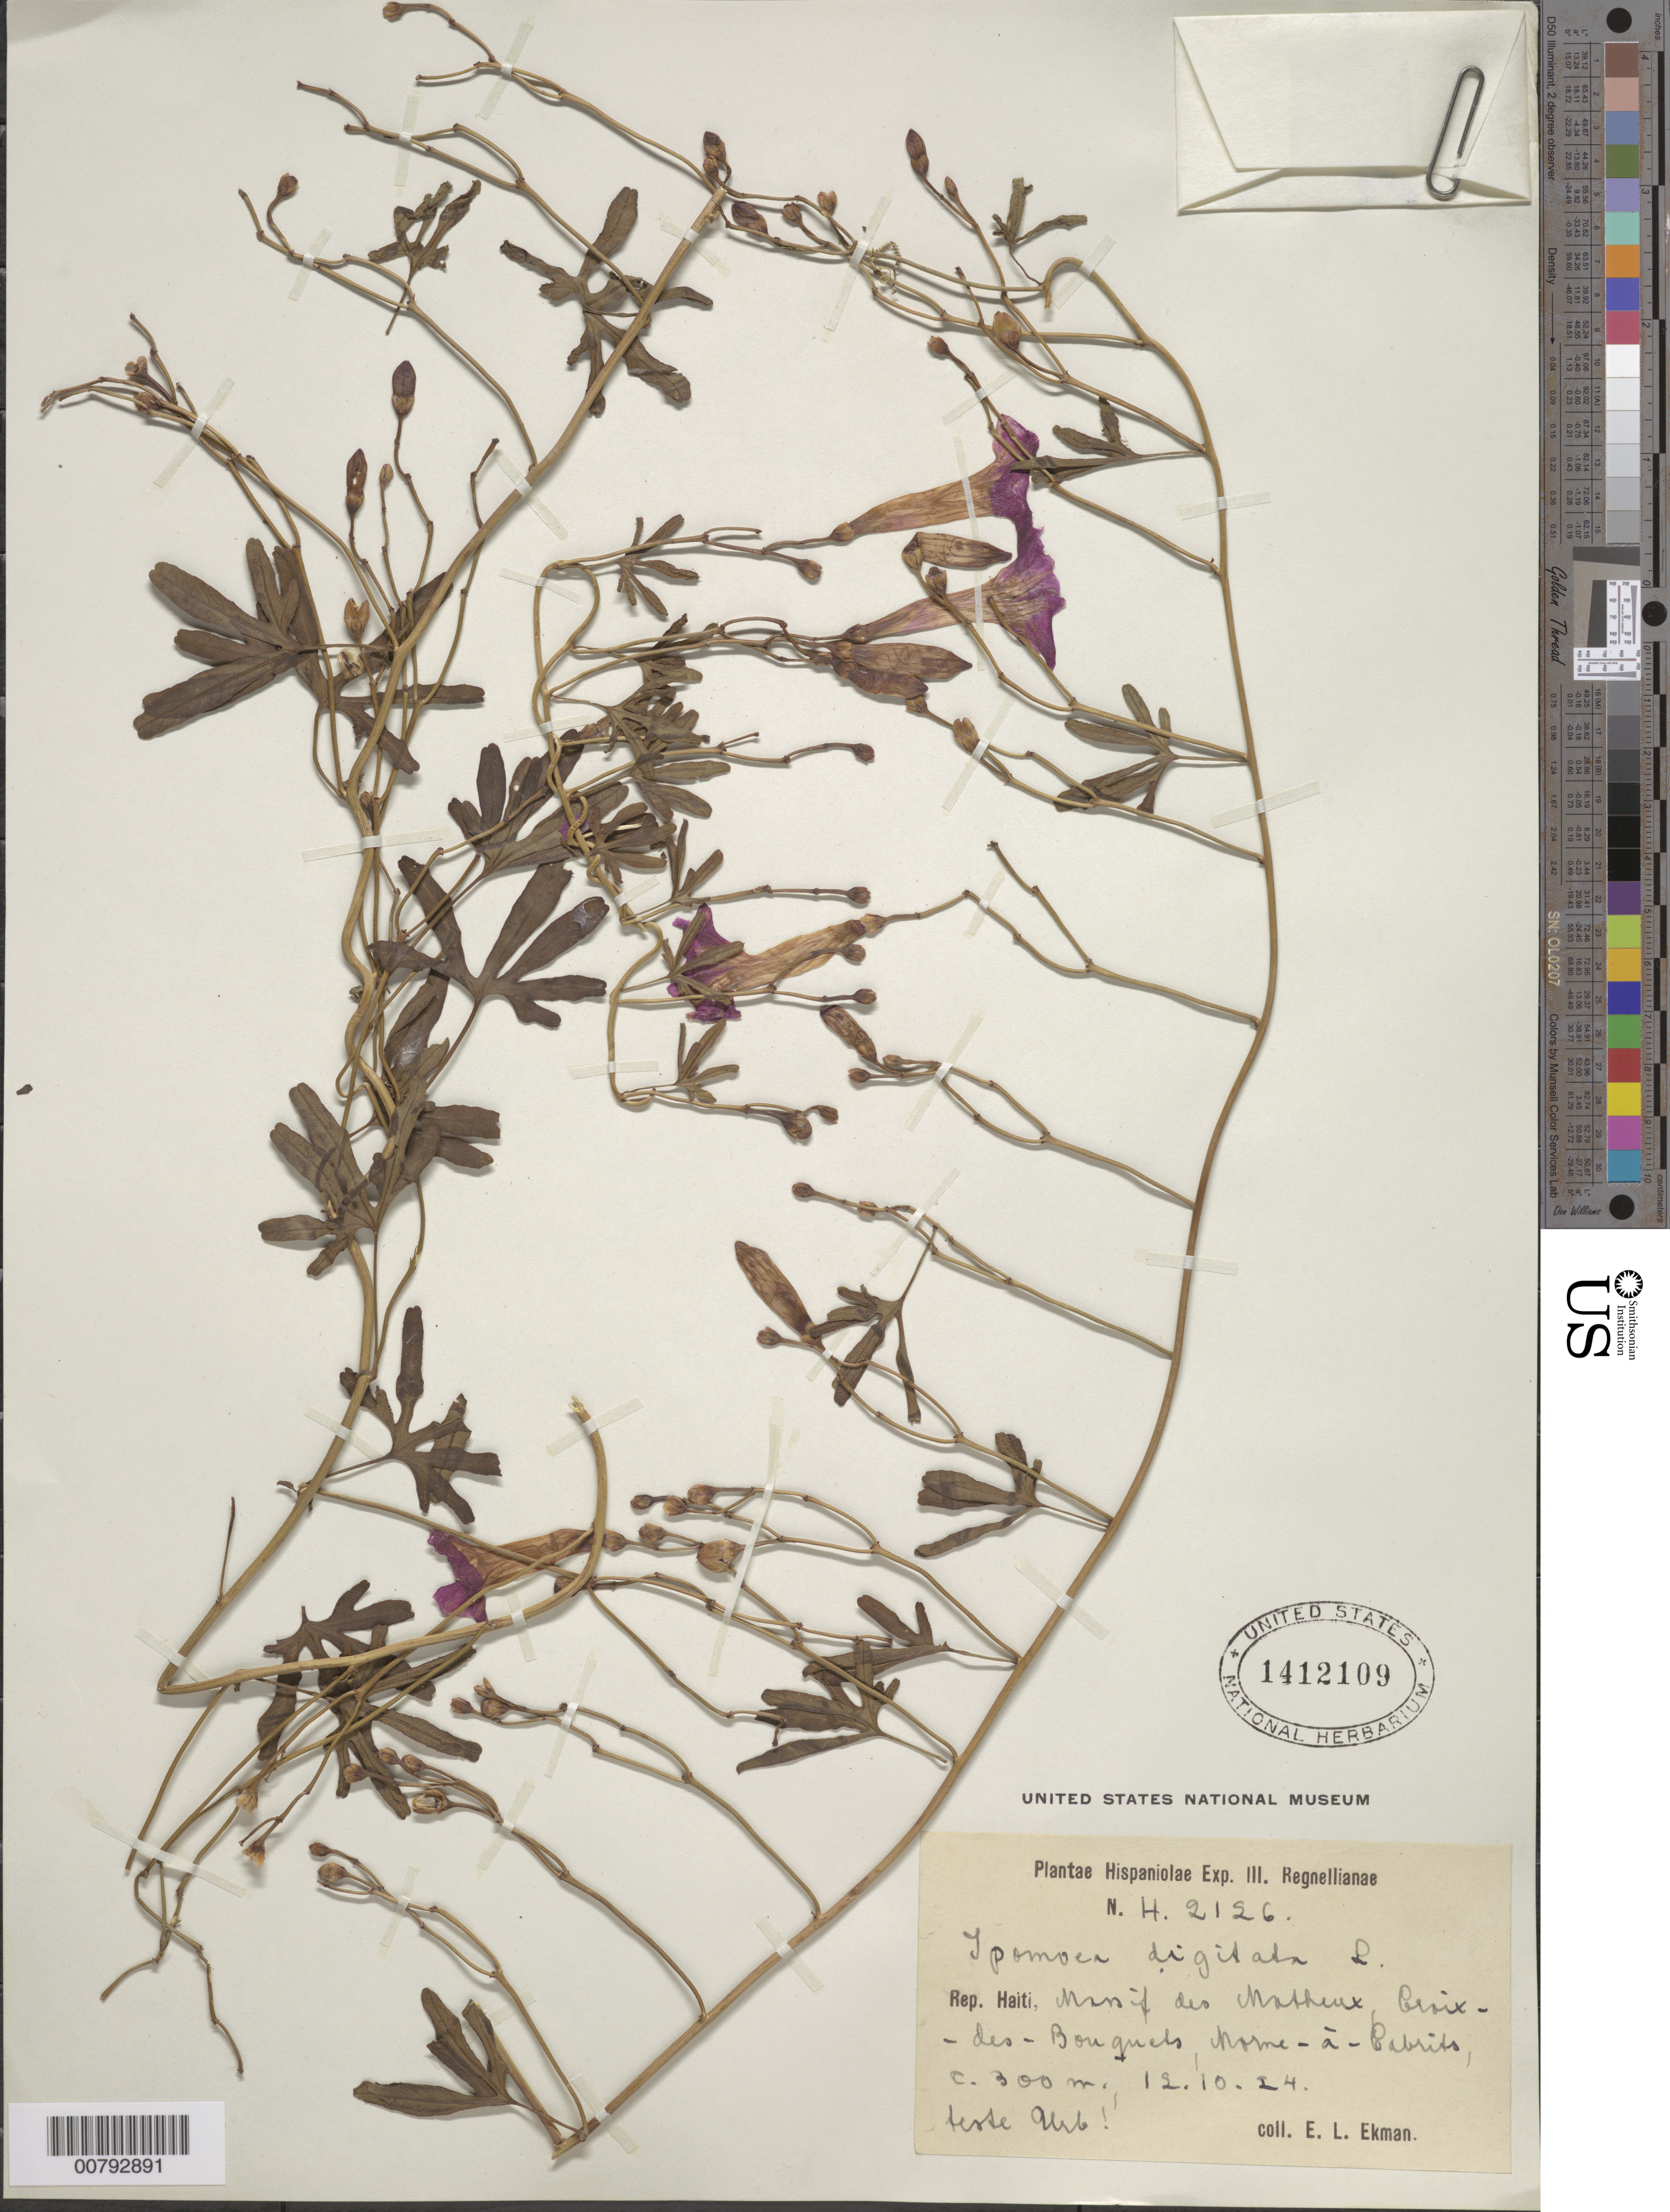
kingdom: Plantae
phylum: Tracheophyta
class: Magnoliopsida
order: Solanales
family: Convolvulaceae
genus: Ipomoea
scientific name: Ipomoea digitata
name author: L.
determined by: Urban, Ignatz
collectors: E. L. Ekman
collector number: H 2126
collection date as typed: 12 Oct 1924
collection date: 1924-10-12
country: Haiti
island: Hispaniola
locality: Massif des Matheux, Croix-des-Bouquets, Morme-à-Cabrits.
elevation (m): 300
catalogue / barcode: US 1412109